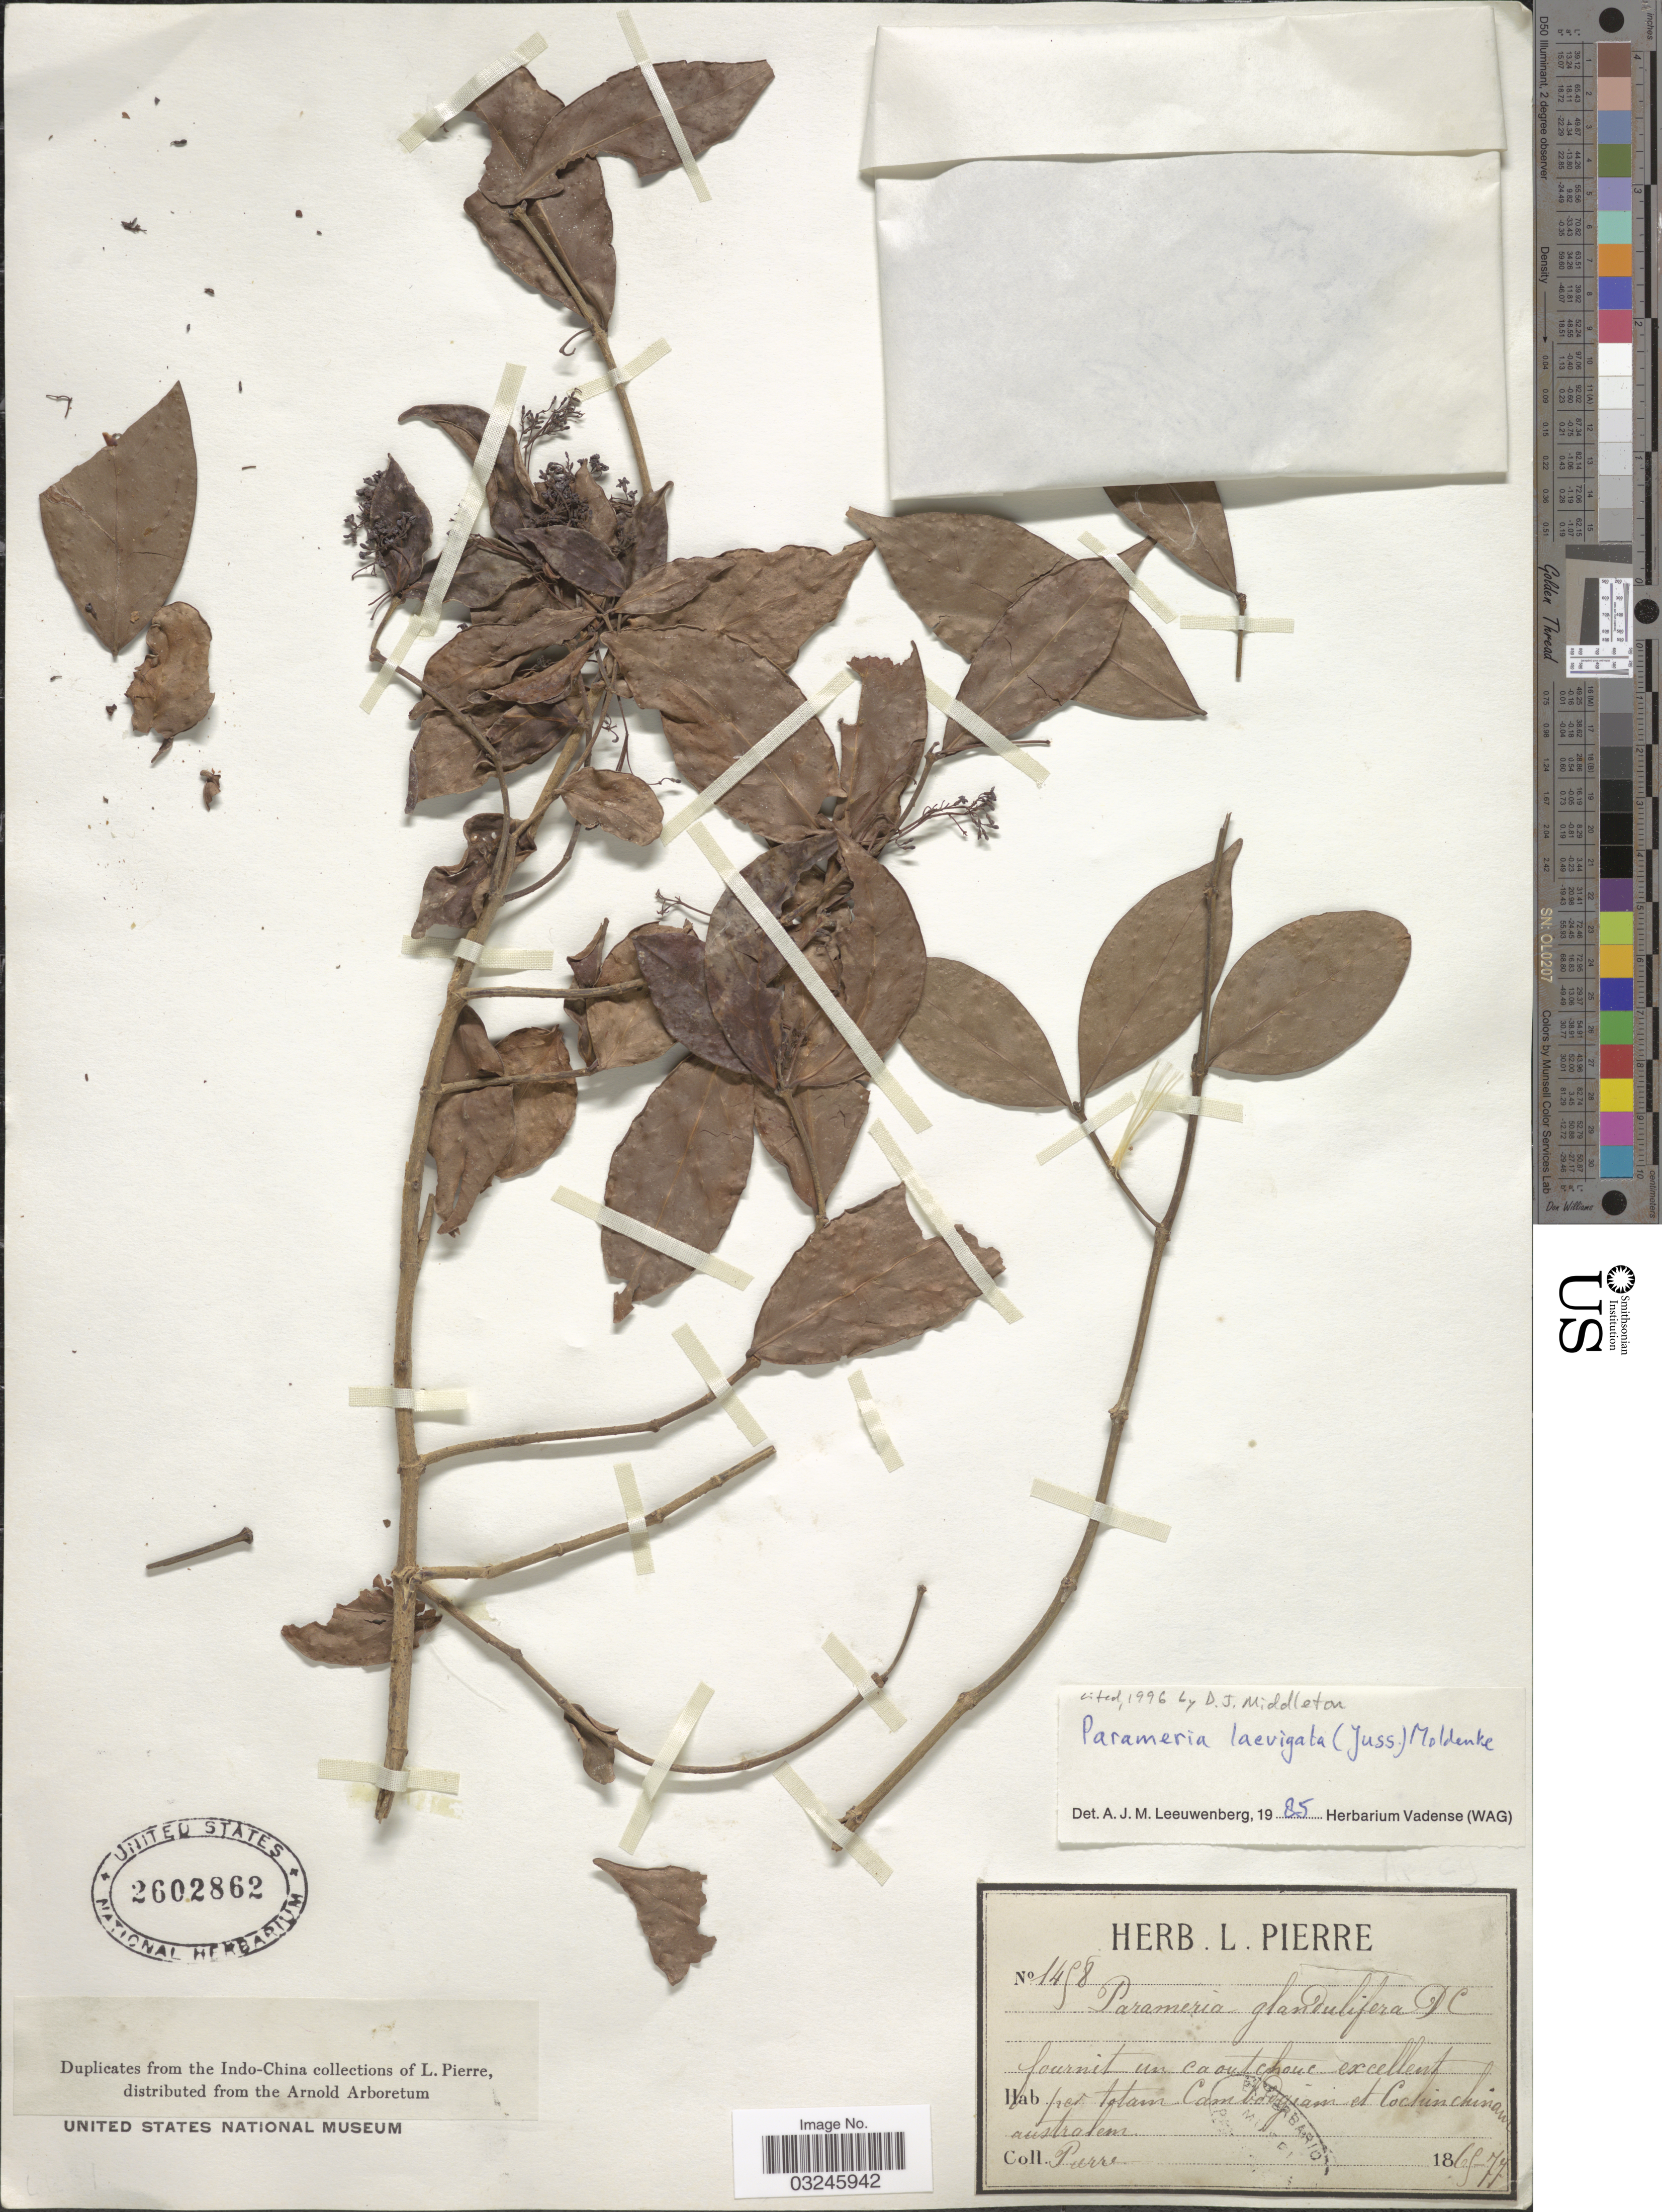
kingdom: Plantae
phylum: Tracheophyta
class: Magnoliopsida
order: Gentianales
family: Apocynaceae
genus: Parameria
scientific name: Parameria laevigata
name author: (Juss.) Moldenke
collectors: L. Pierre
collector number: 1458*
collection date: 1867/1877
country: Vietnam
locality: Per totam Cambodgiam et Cochinchinam australem [throughout Cambodia and southern Cochinchina]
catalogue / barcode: US 2602862